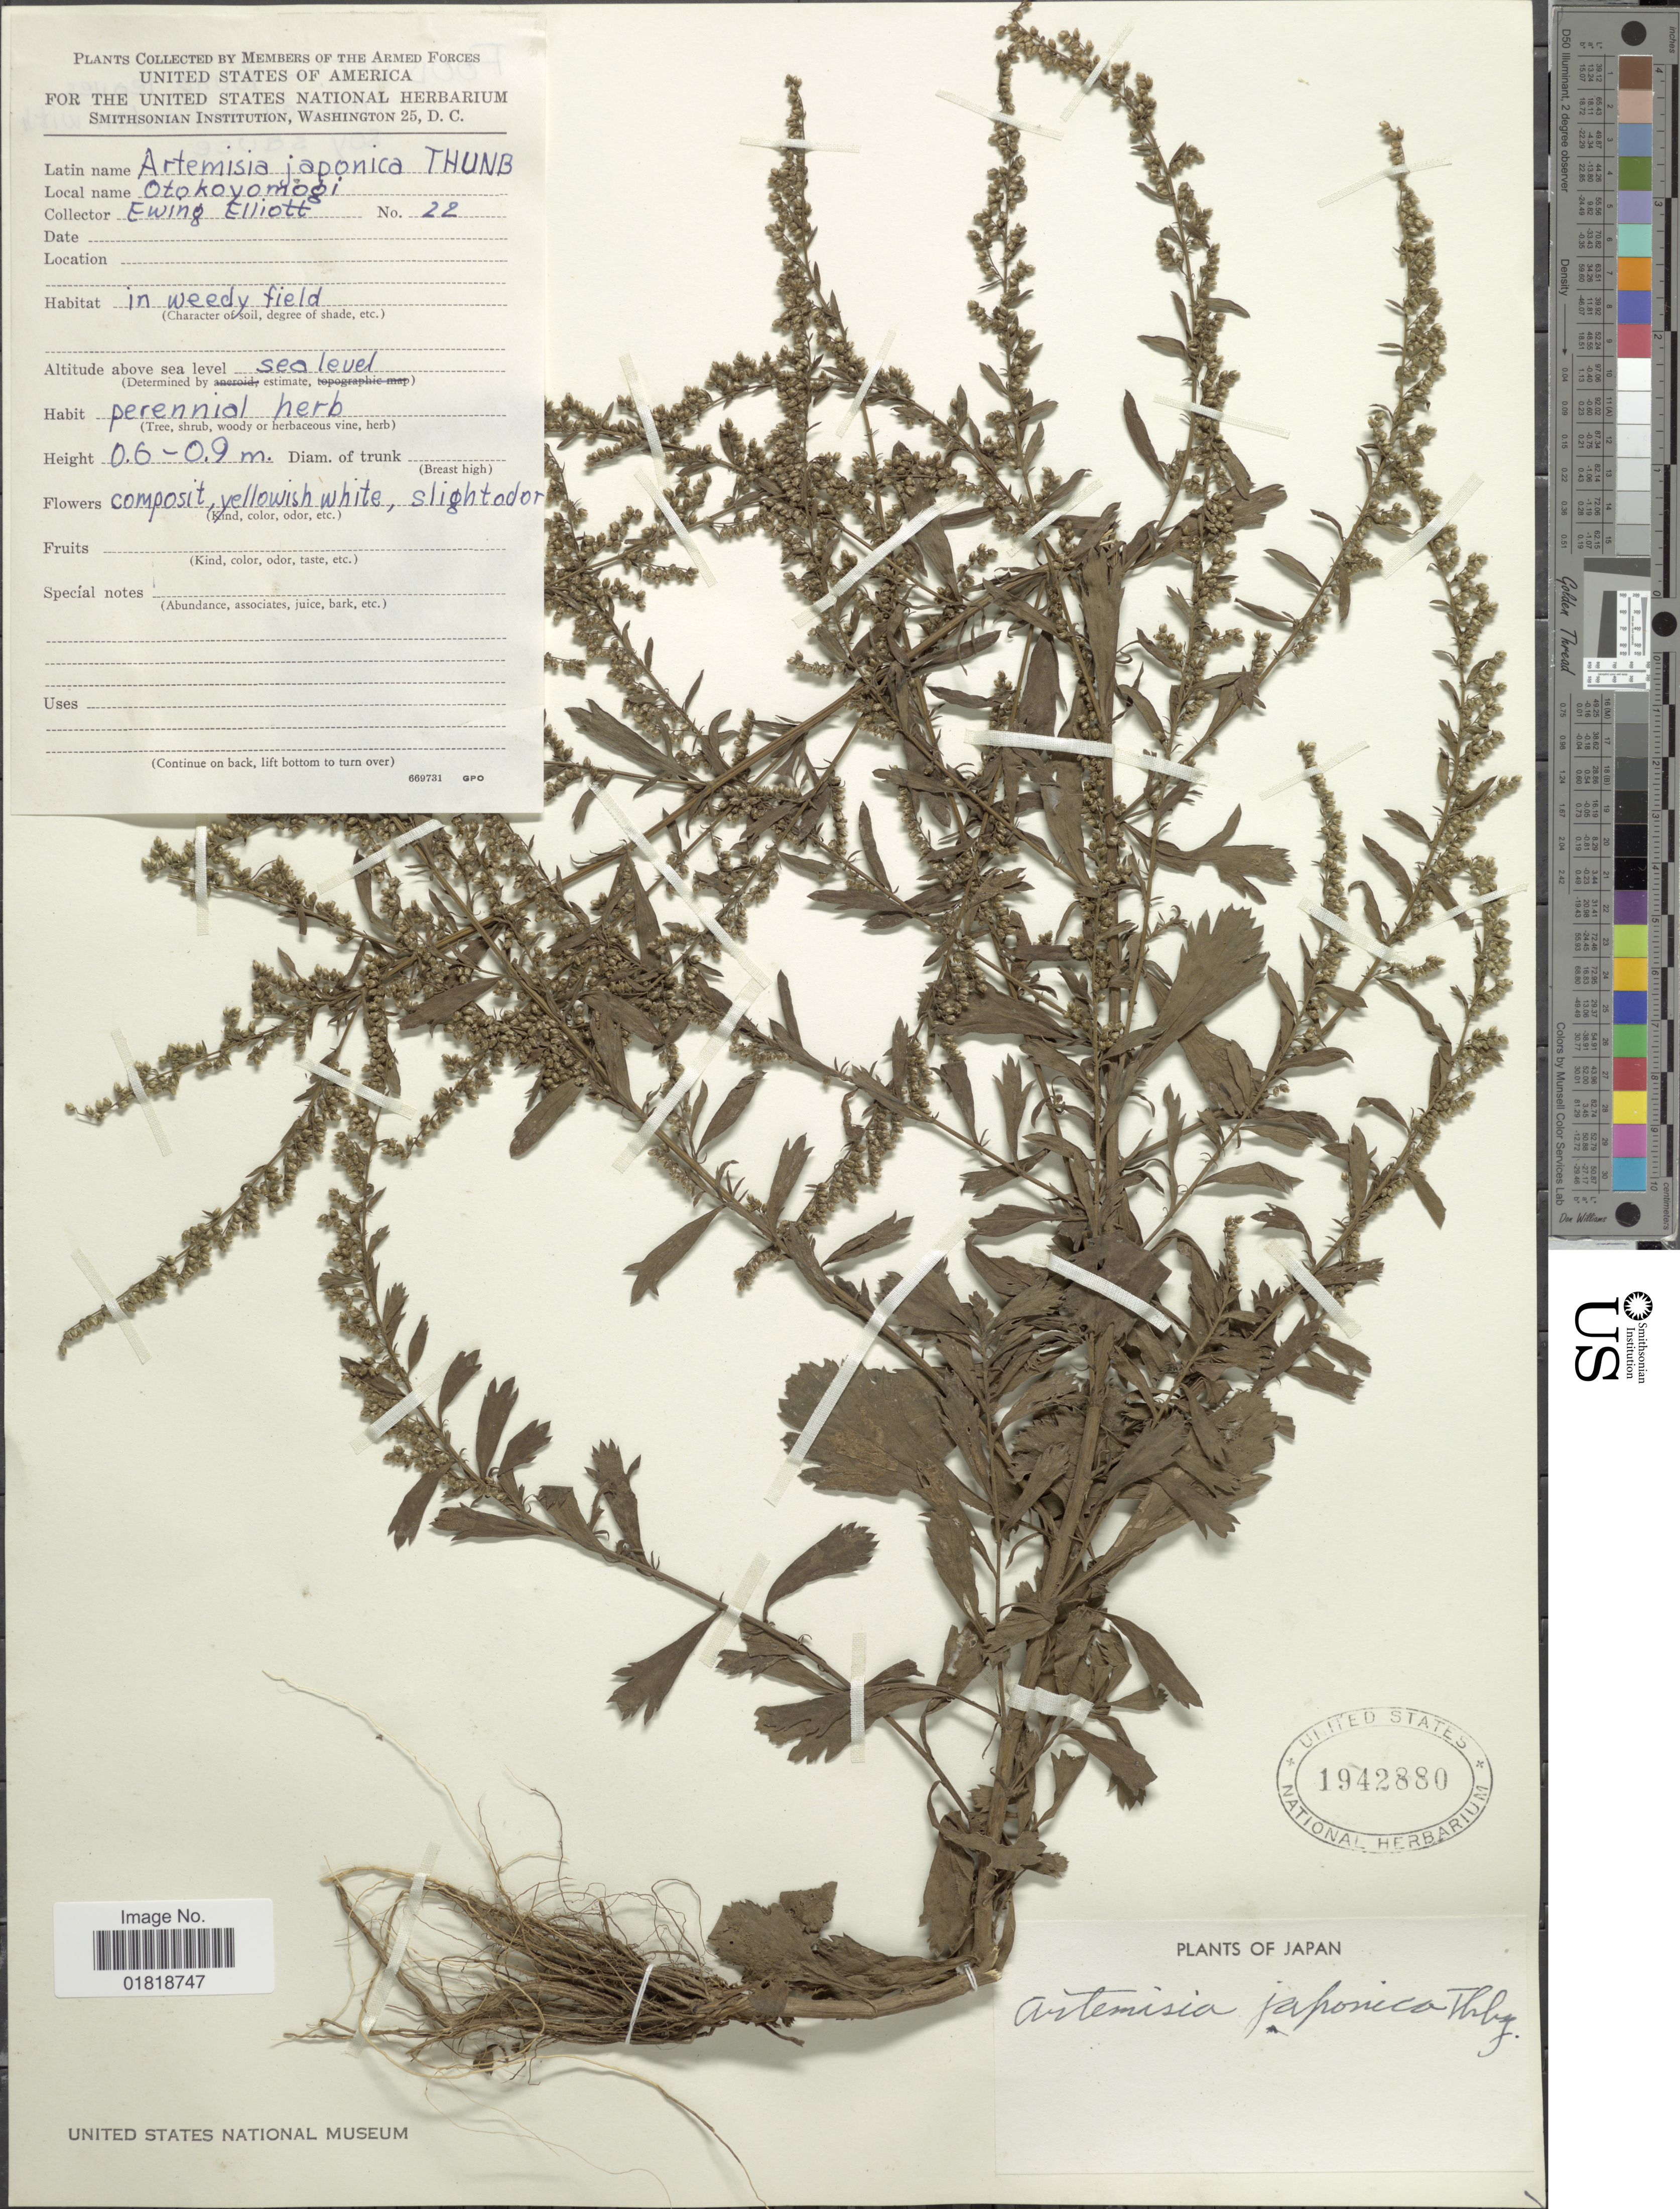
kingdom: Plantae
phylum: Tracheophyta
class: Magnoliopsida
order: Asterales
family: Asteraceae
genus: Artemisia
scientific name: Artemisia japonica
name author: Thunb.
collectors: D. Eaton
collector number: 22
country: Japan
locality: In weedy field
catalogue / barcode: US 1942880